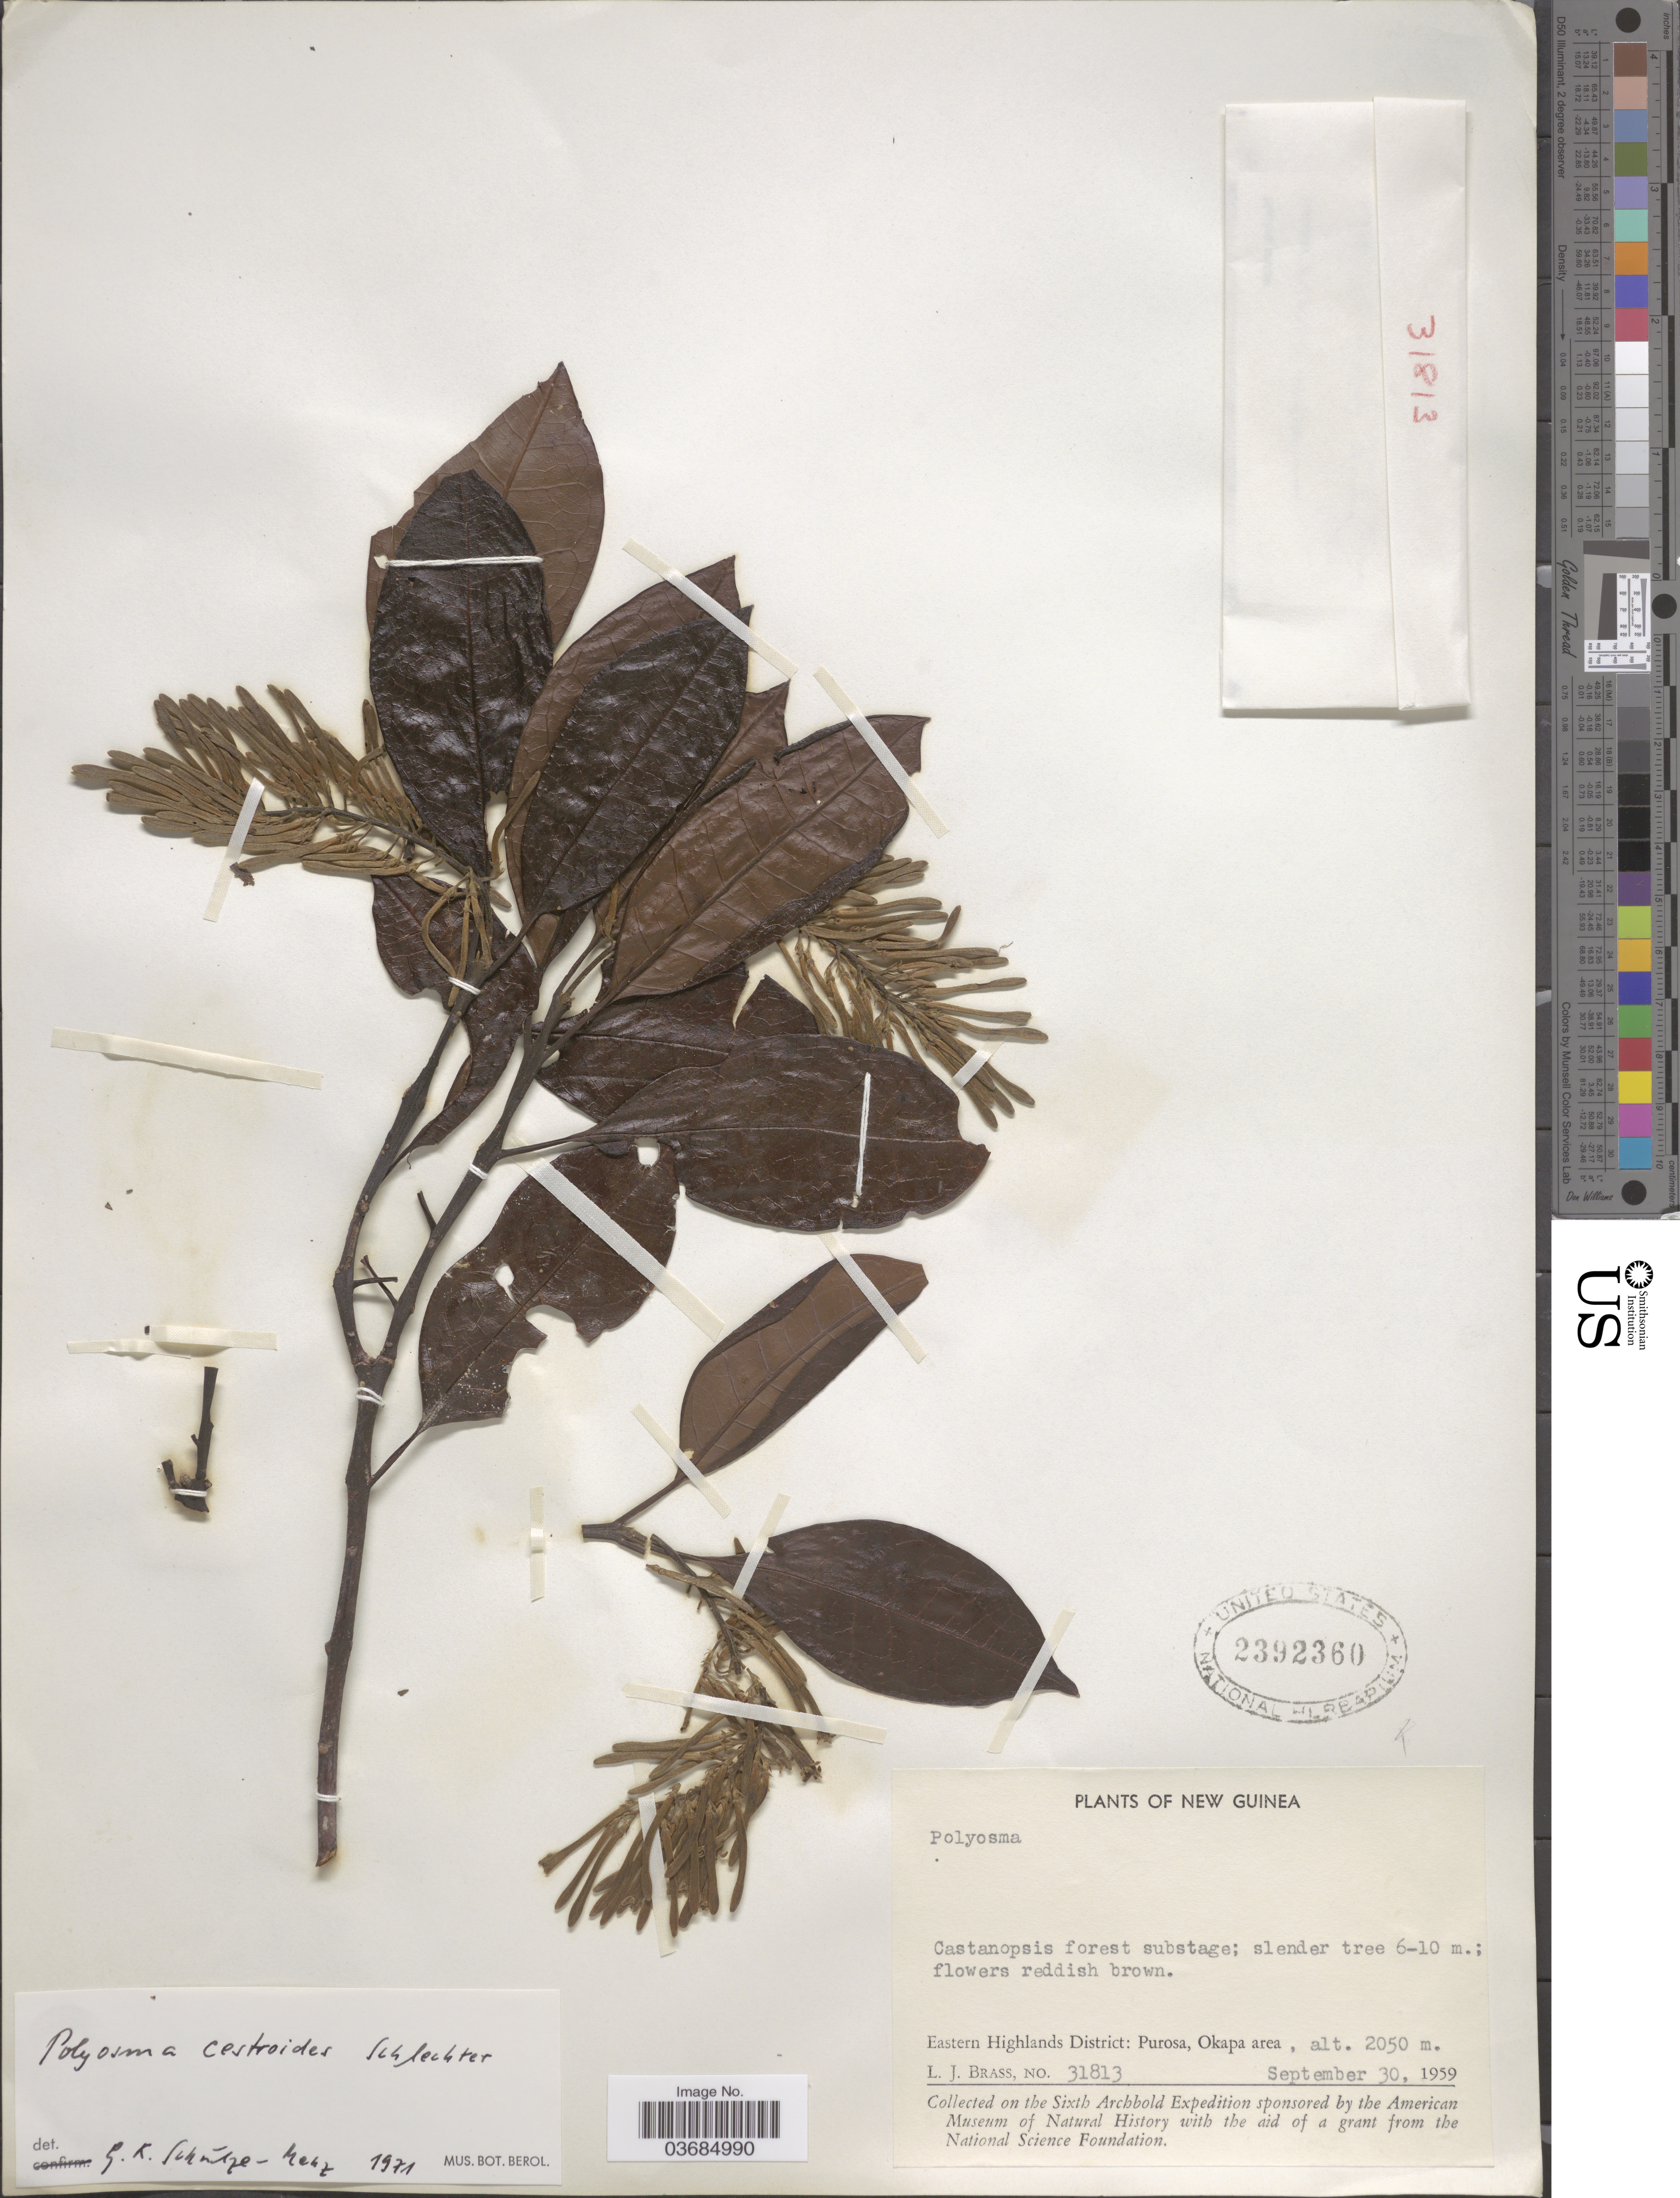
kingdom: Plantae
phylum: Tracheophyta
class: Magnoliopsida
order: Escalloniales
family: Escalloniaceae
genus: Polyosma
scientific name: Polyosma cestroides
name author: Schltr.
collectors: L. J. Brass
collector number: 31813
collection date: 1959-09-30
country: Papua New Guinea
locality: New Guinea. Eastern Highlands District: Purosa, Okapa area. On the Sixth Archbold Expedition.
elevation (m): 2050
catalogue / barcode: US 2392360